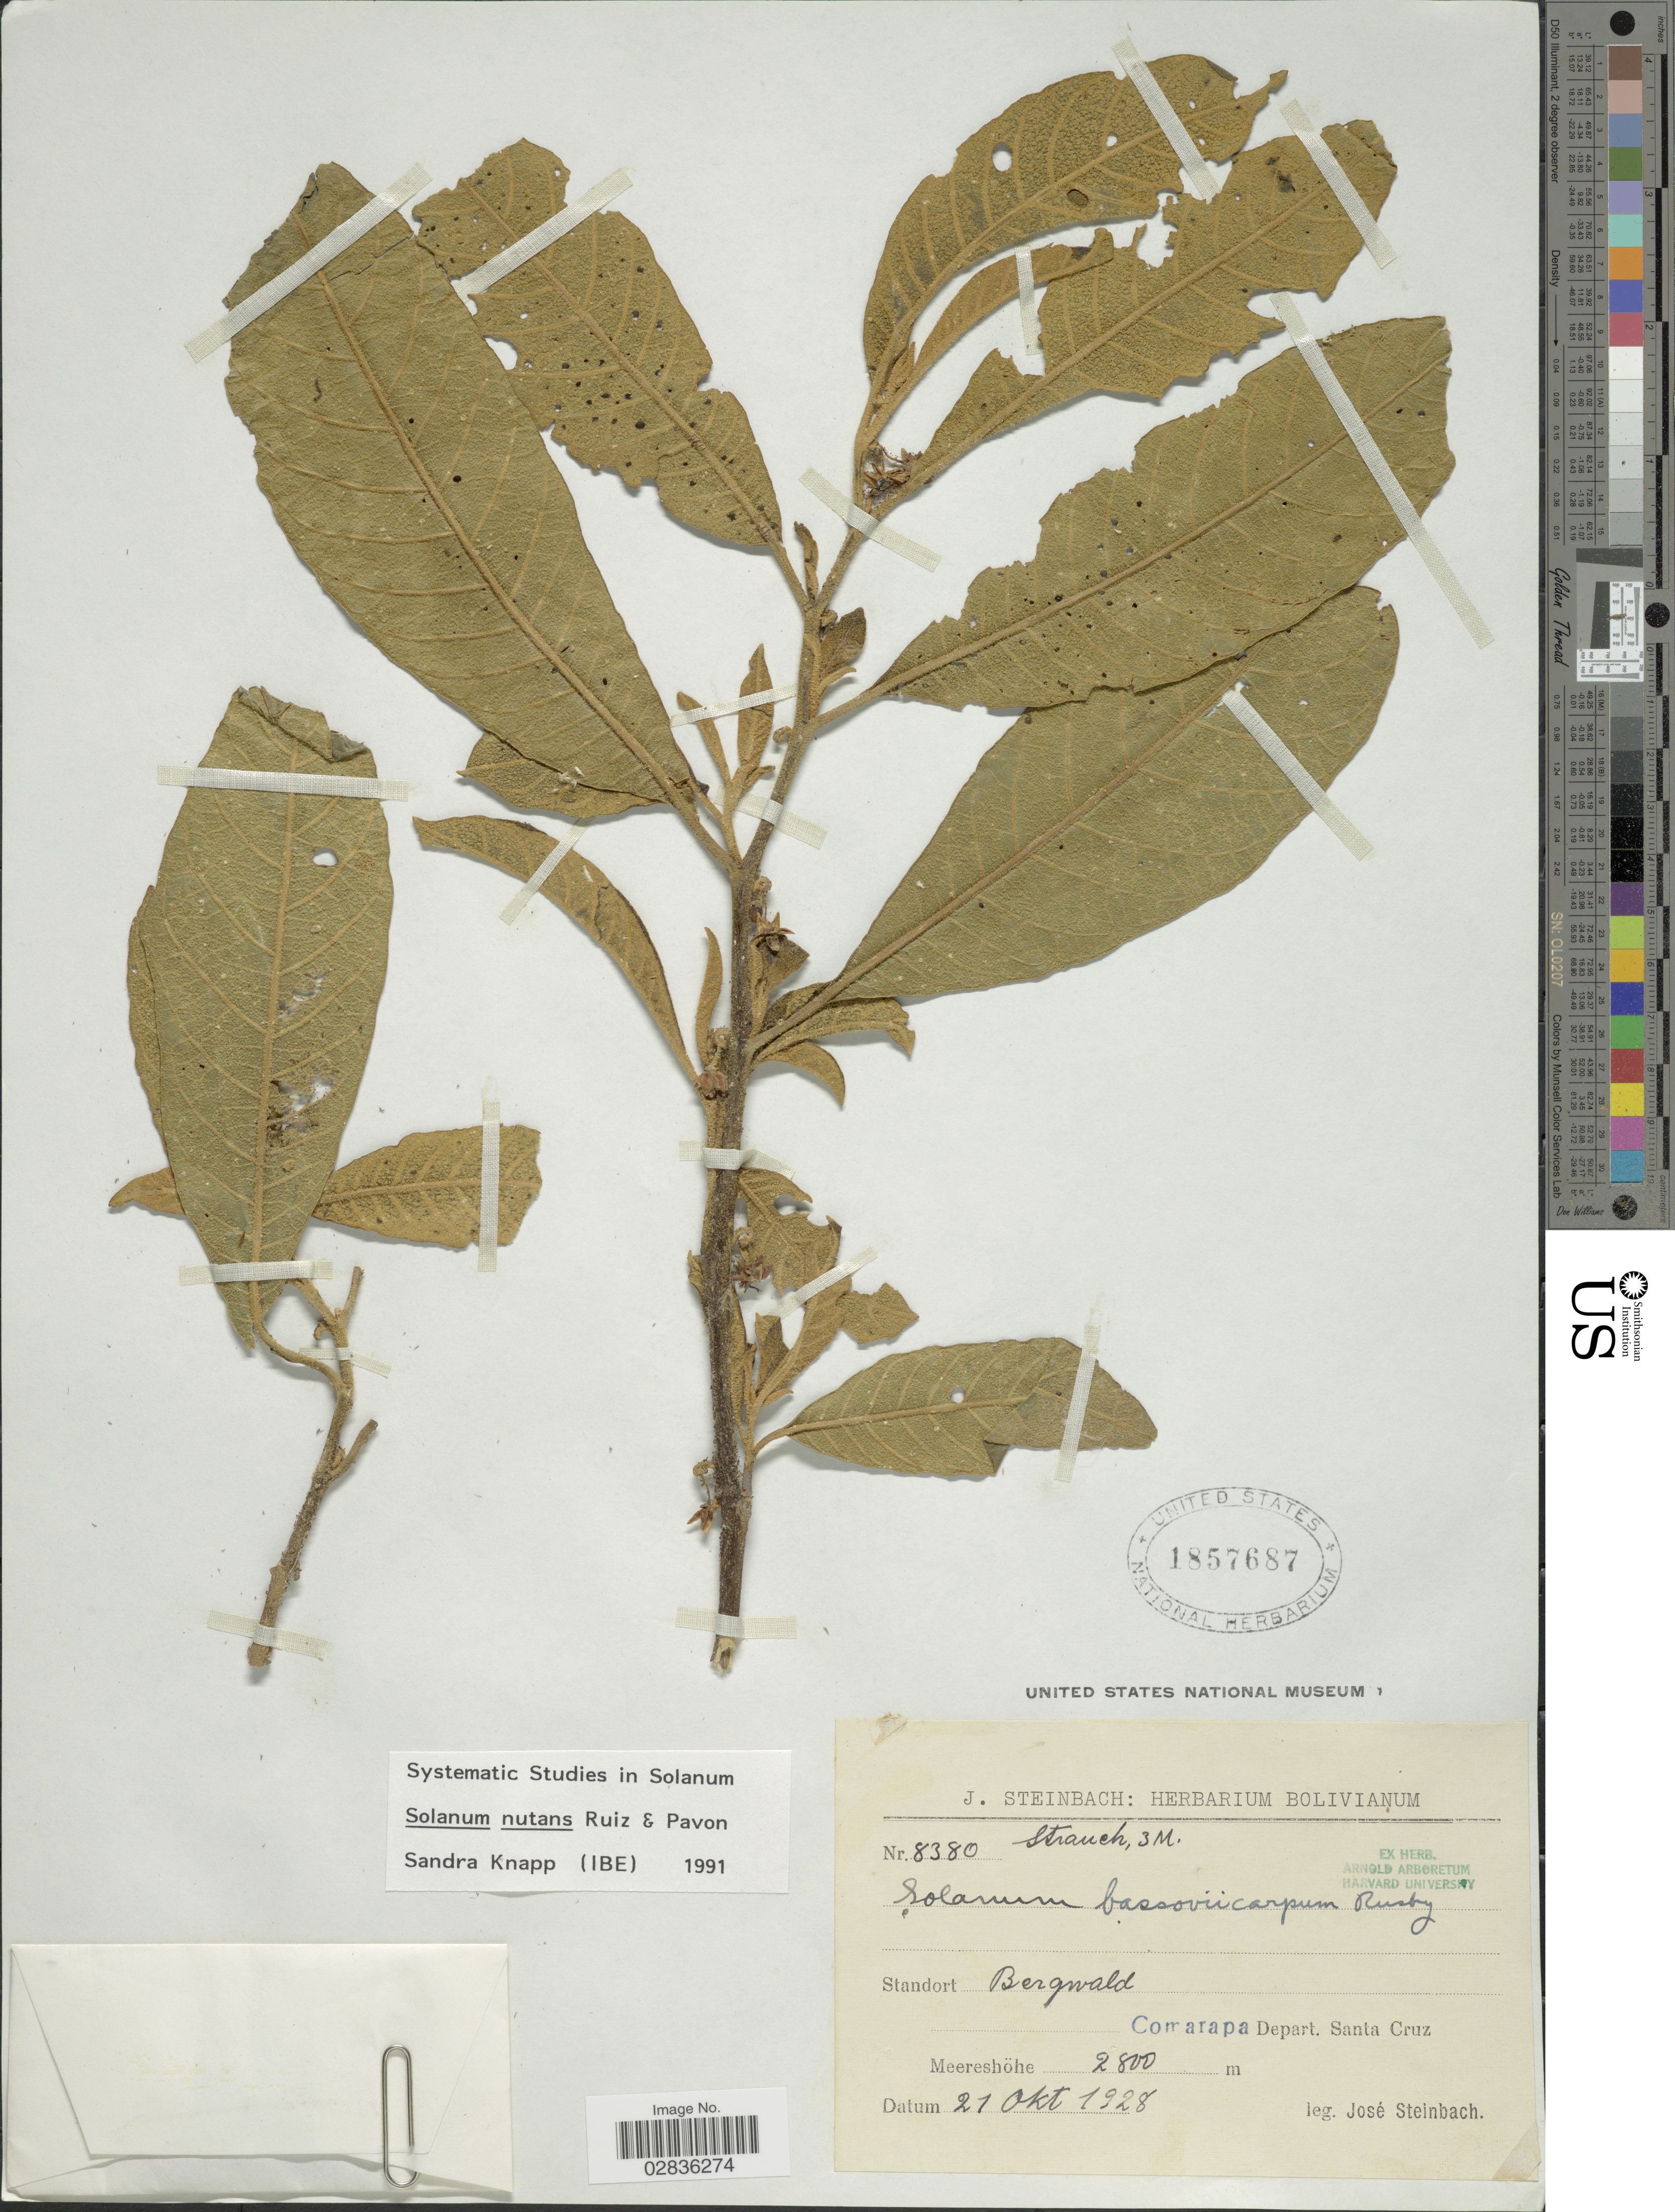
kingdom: Plantae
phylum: Tracheophyta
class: Magnoliopsida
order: Solanales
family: Solanaceae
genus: Solanum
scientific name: Solanum nutans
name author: Ruiz & Pav.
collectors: J. Steinbach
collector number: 8380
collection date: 1928-10-21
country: Bolivia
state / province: Santa Cruz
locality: Bergwald. Comarapa. Depart. Santa Cruz.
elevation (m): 2800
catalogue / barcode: US 1857687